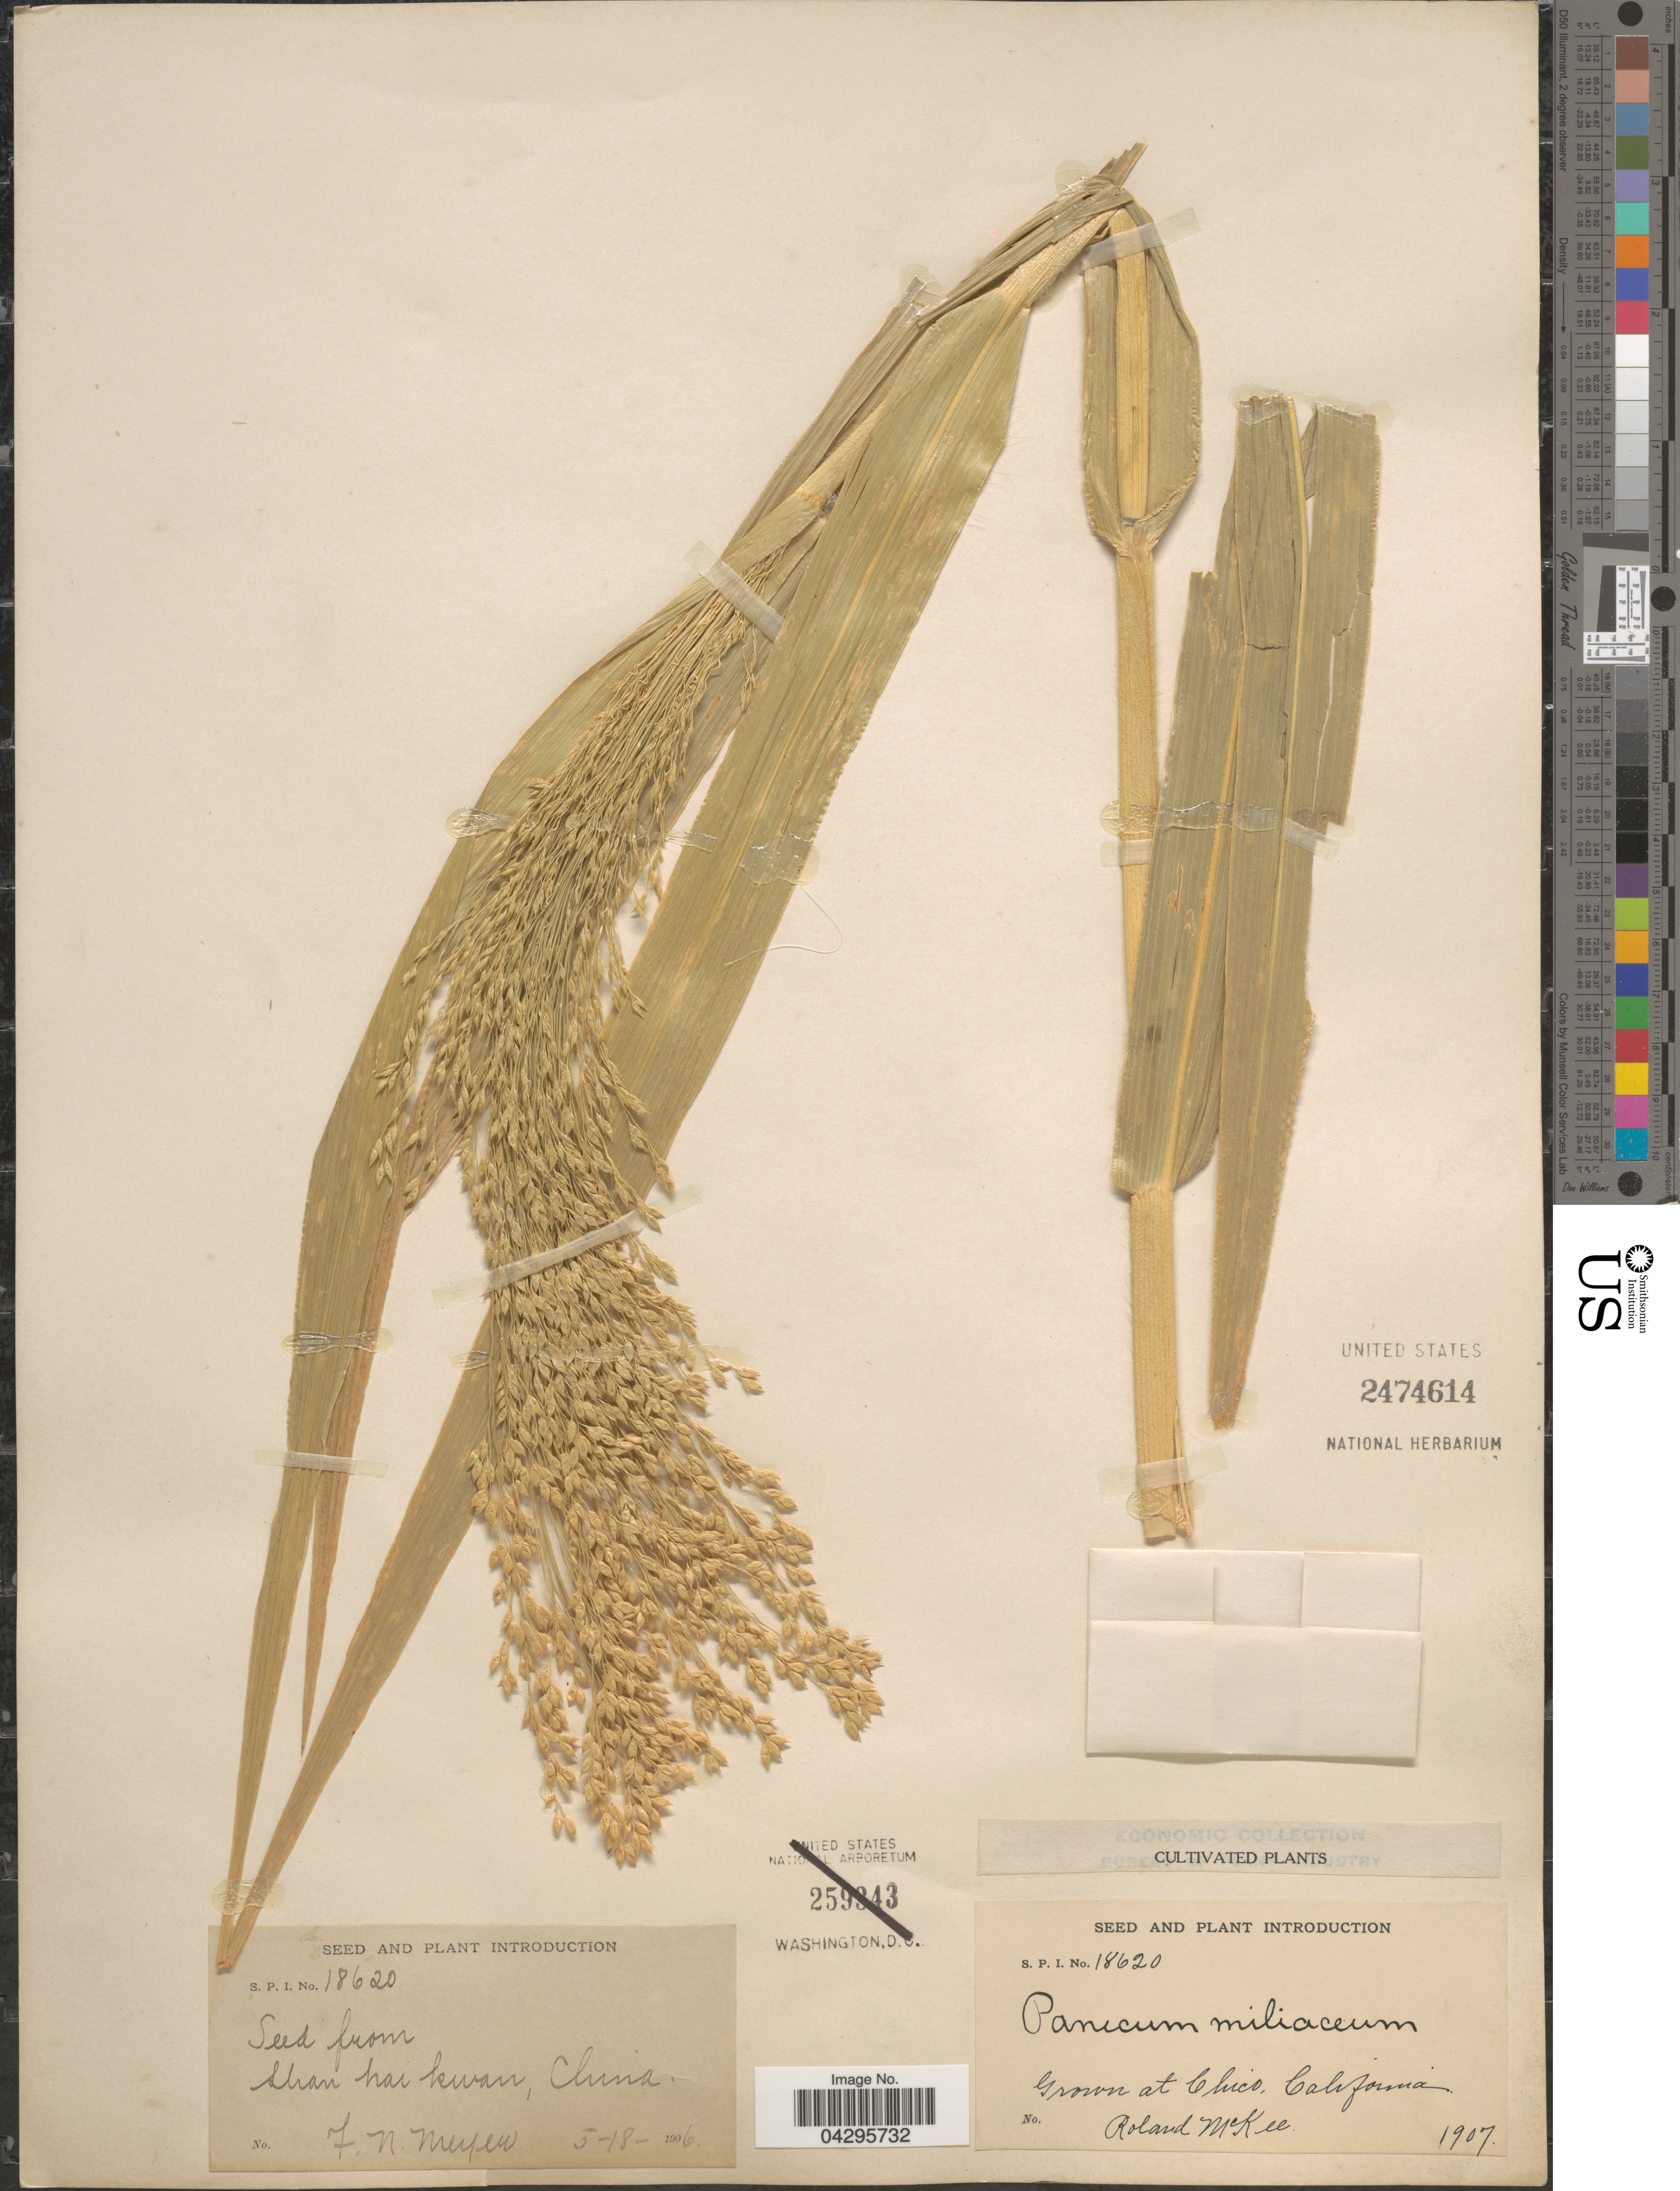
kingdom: Plantae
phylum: Tracheophyta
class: Liliopsida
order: Poales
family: Poaceae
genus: Panicum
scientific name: Panicum miliaceum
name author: L.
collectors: R. Mckee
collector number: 18620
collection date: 1907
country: United States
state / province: California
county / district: Butte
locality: Grown at Chico.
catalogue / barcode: US 2474614